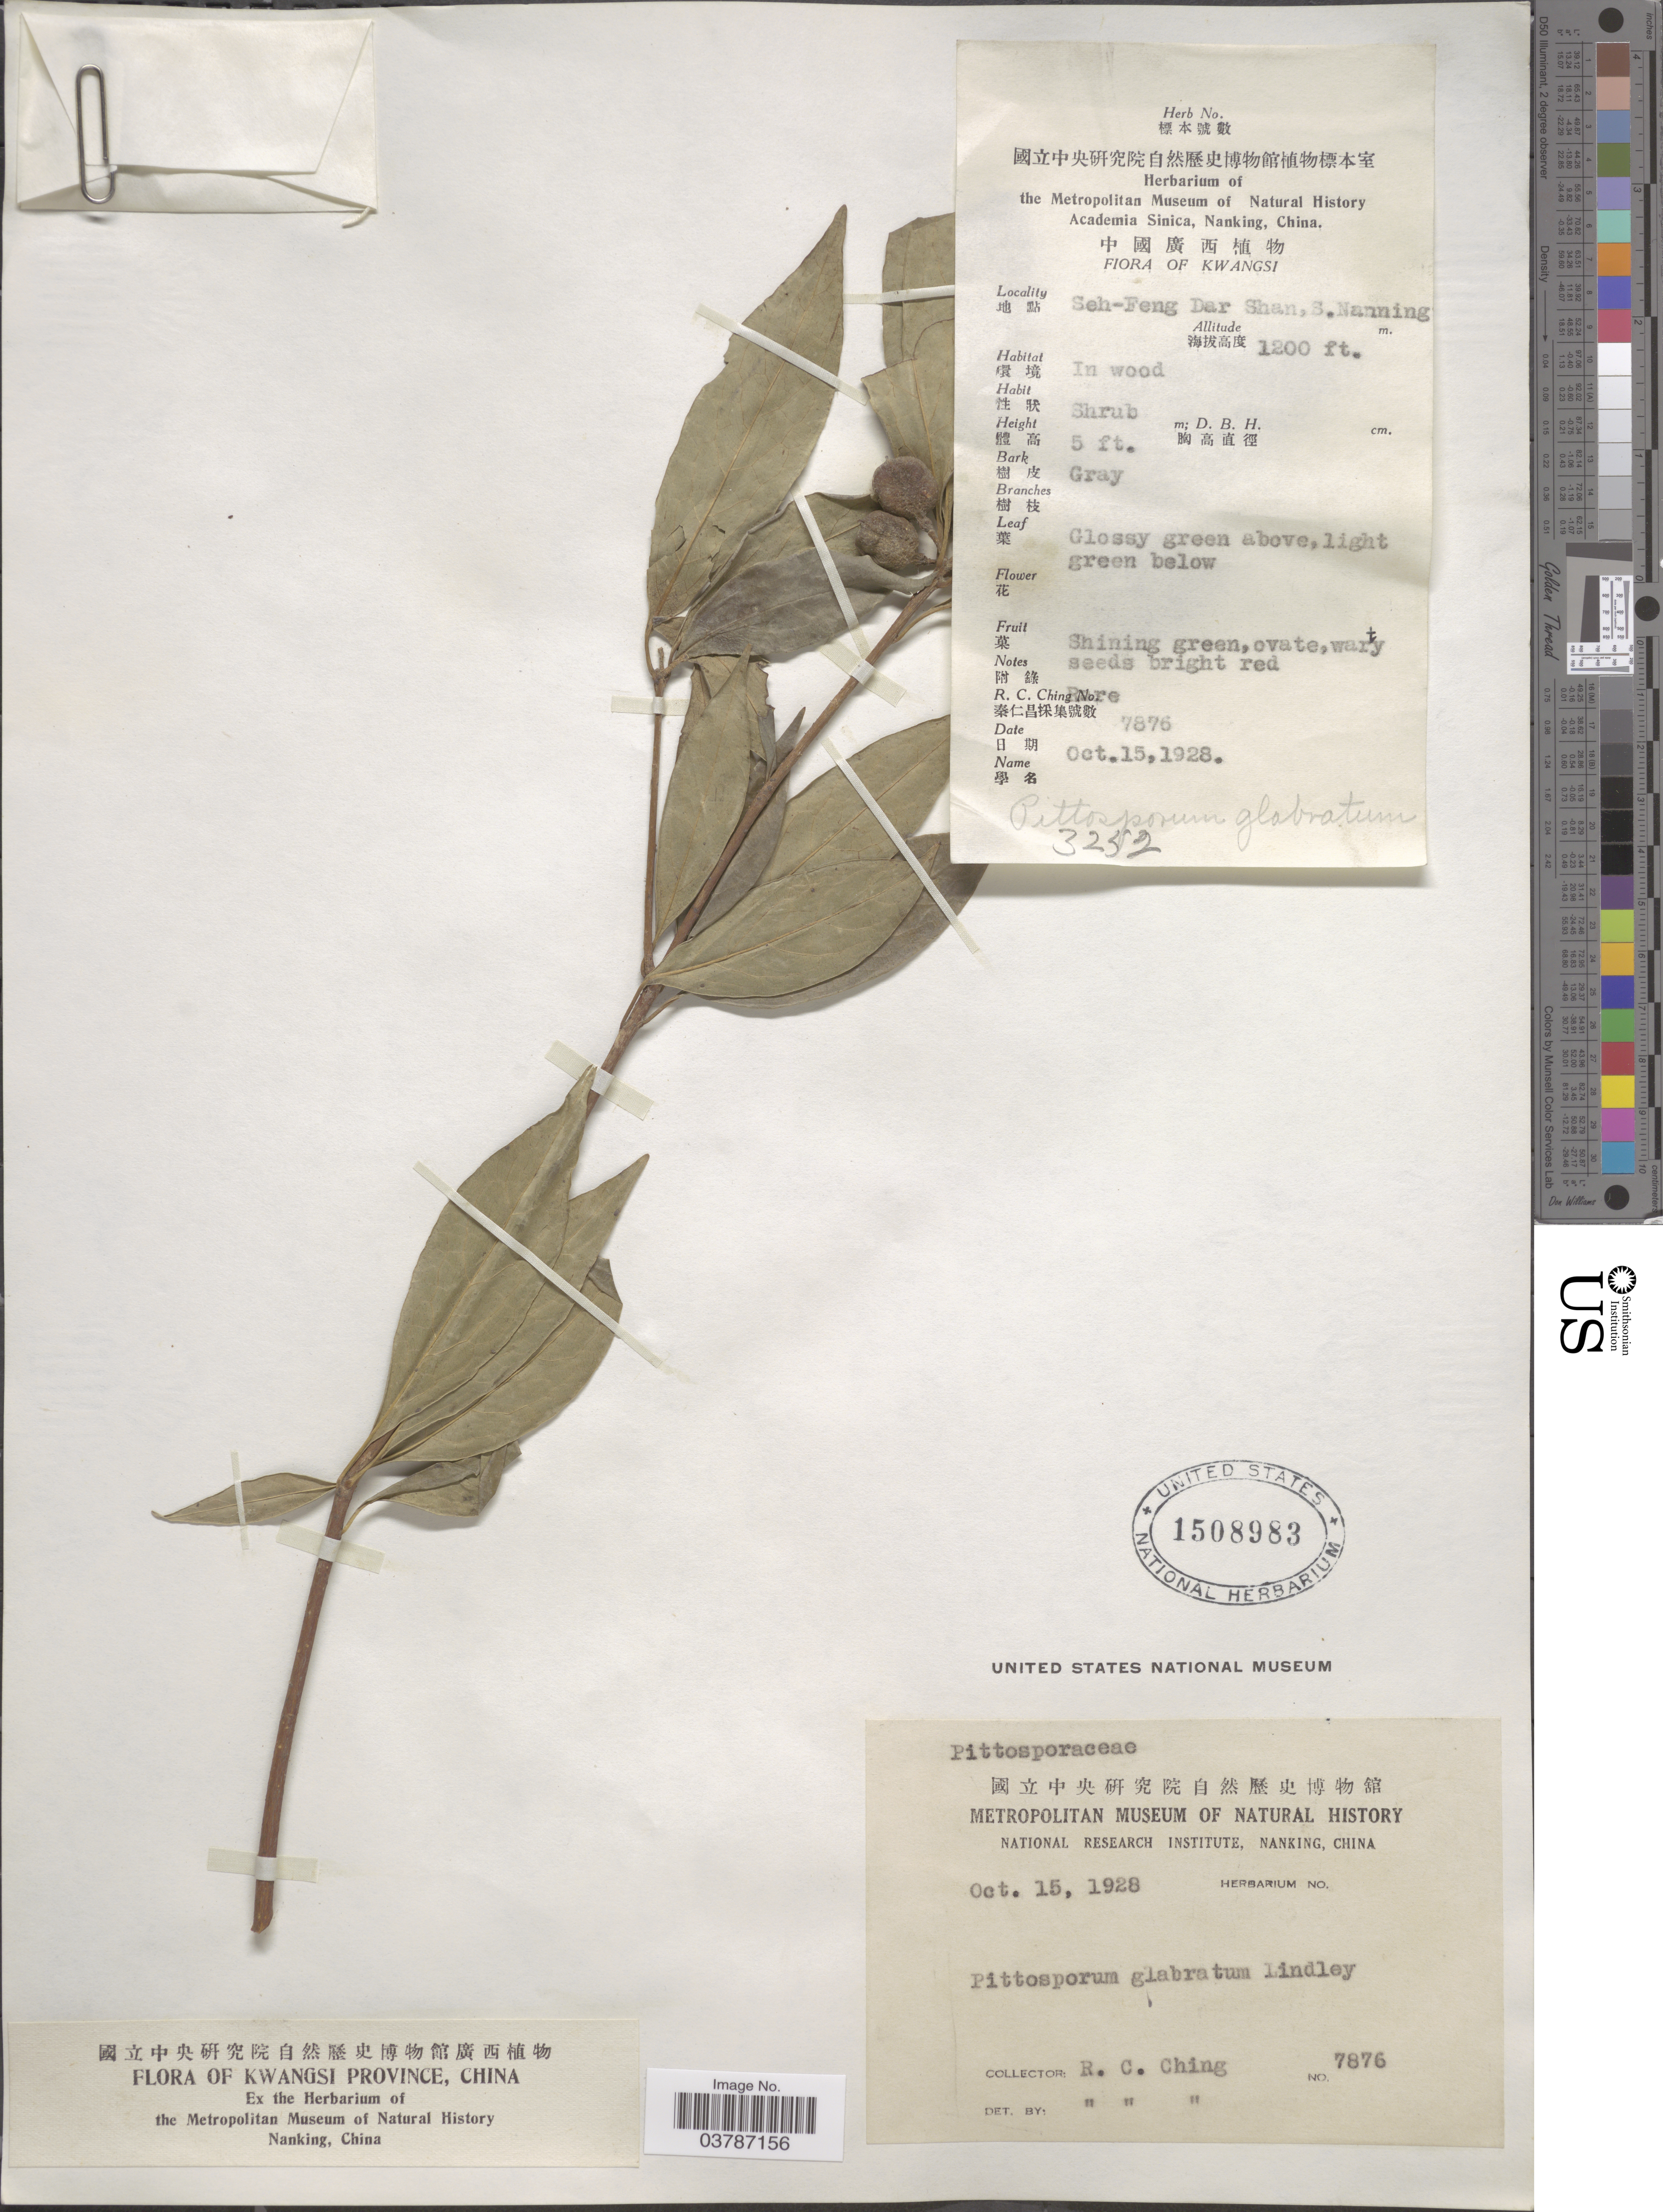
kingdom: Plantae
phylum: Tracheophyta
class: Magnoliopsida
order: Apiales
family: Pittosporaceae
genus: Pittosporum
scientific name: Pittosporum glabratum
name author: Lindl.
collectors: R. C. Ching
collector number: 7876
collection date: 1928-10-15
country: China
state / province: Guangxi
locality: Kwangsi Province. Seh-Fang Dar Shan, S. Nanning.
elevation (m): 366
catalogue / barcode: US 1508983